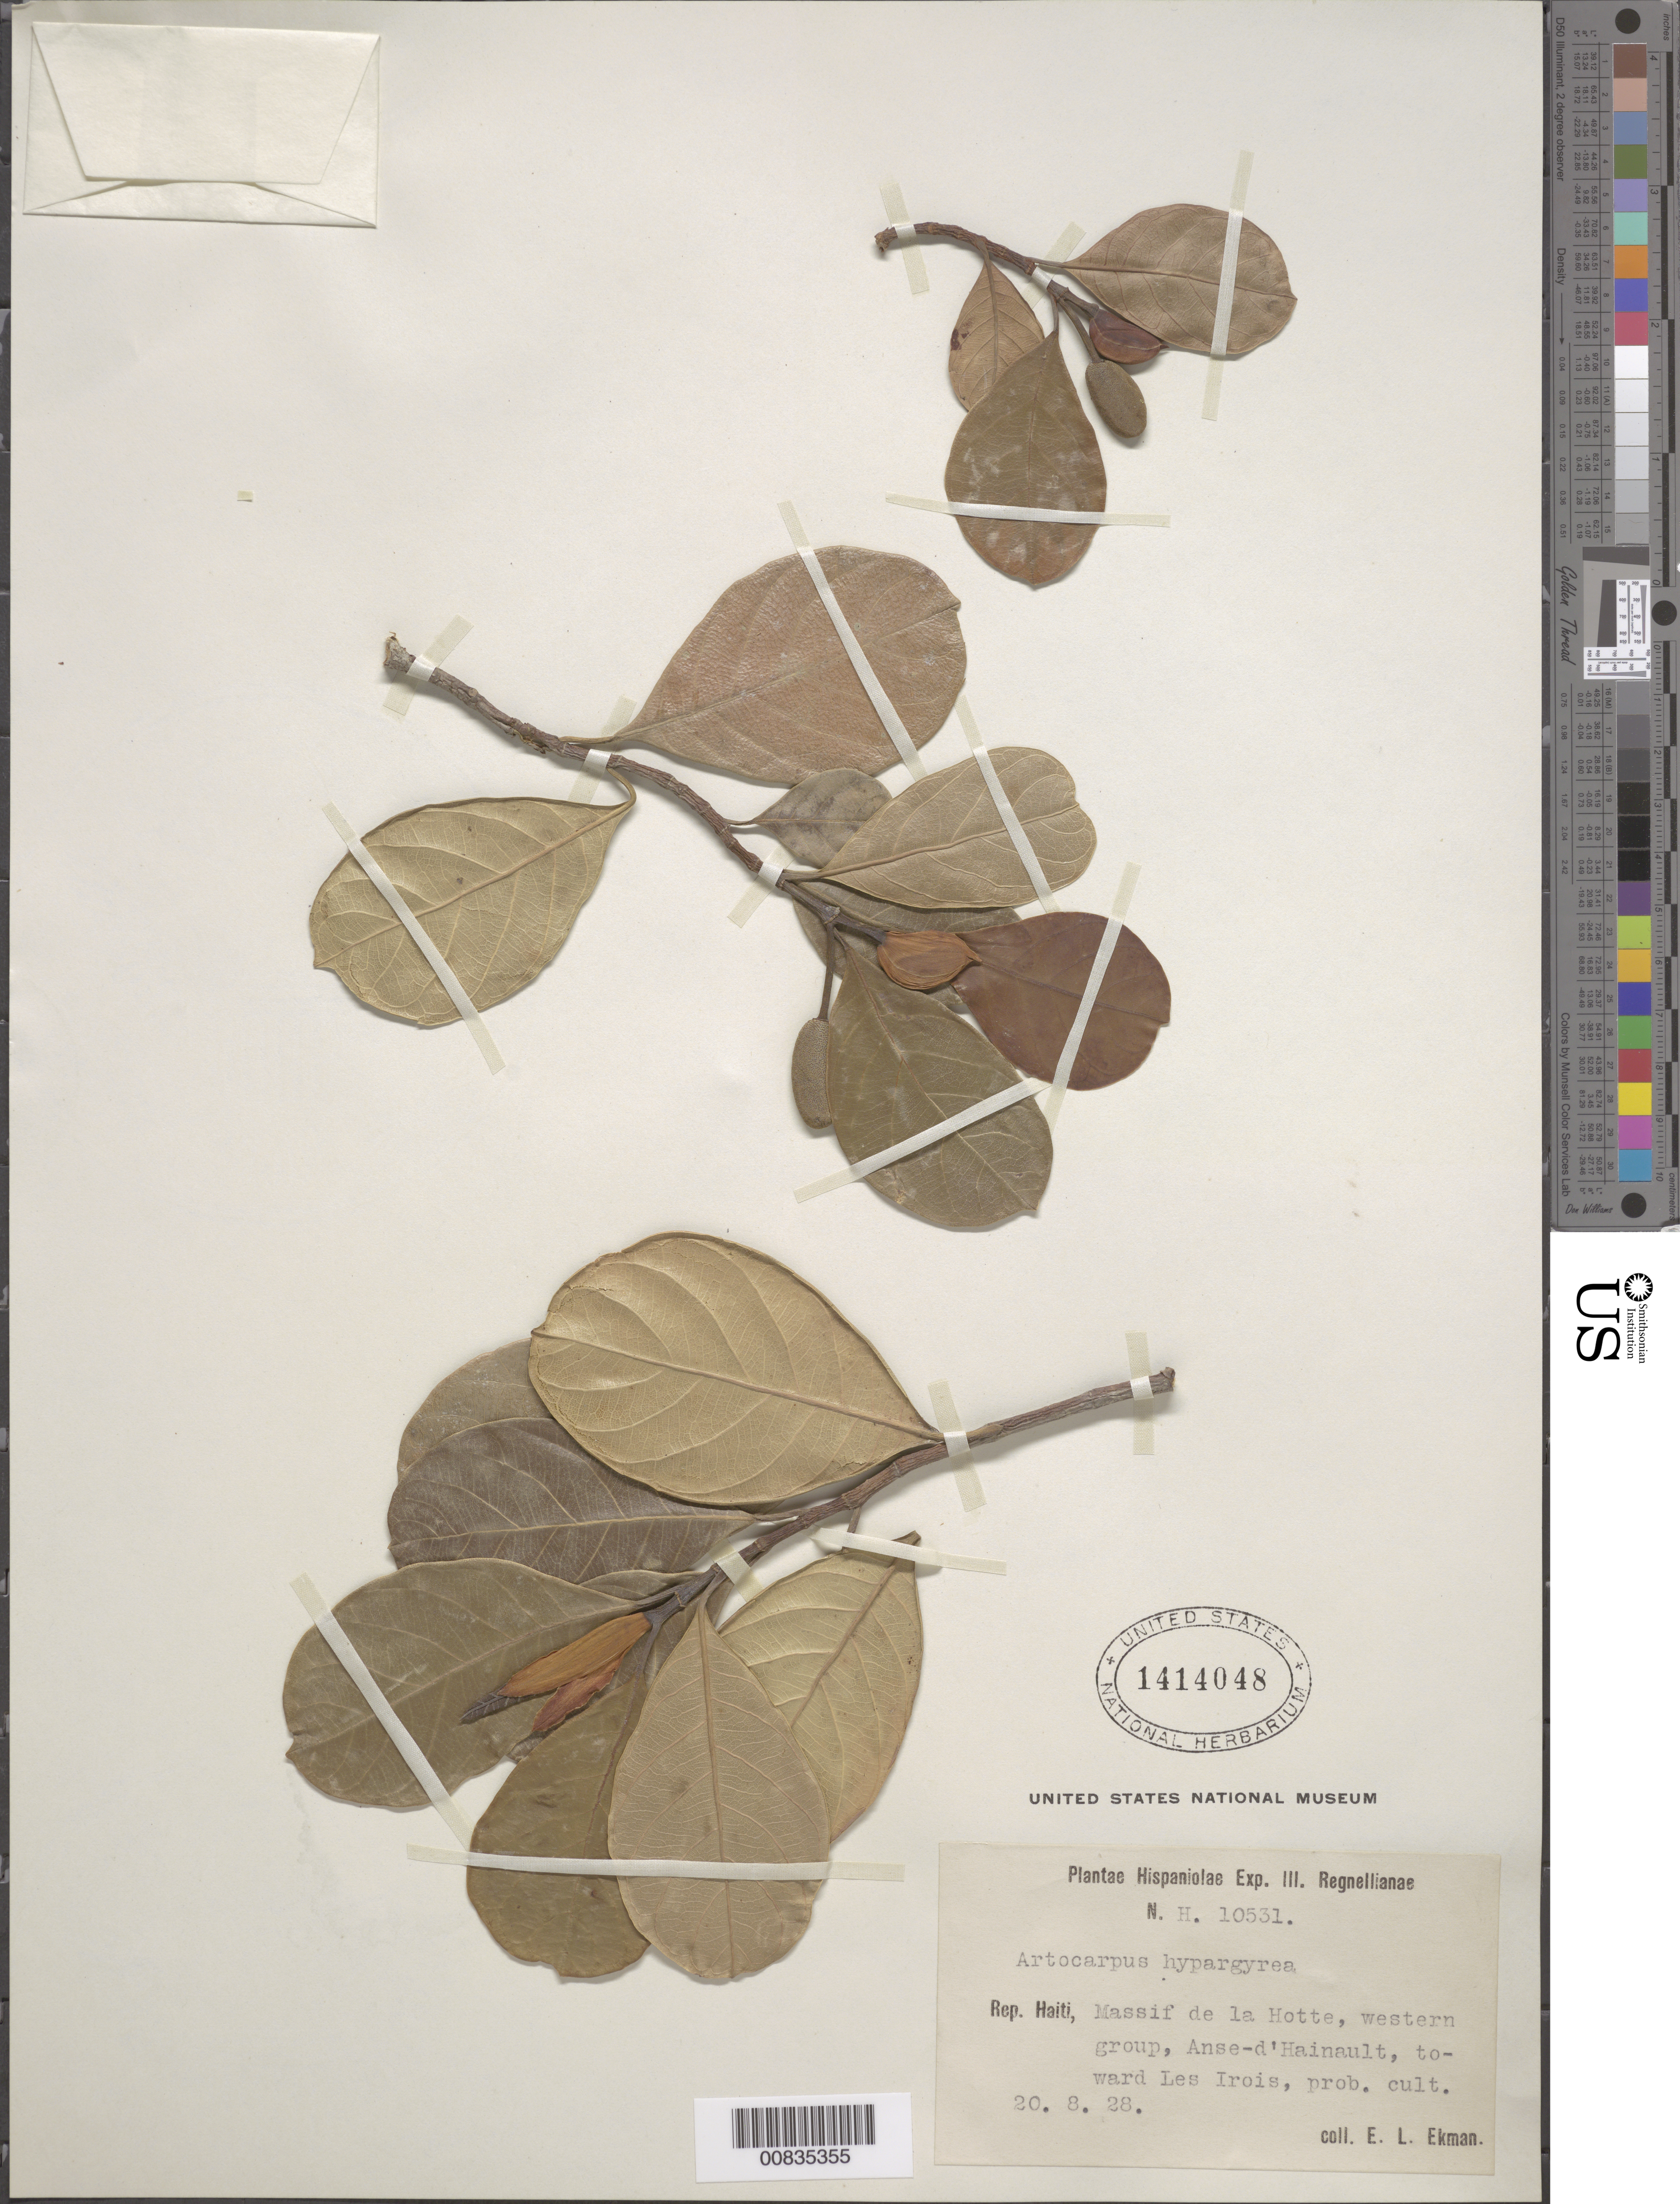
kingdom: Plantae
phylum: Tracheophyta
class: Magnoliopsida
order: Rosales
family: Moraceae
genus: Artocarpus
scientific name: Artocarpus hypargyreus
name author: Hance ex Benth.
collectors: E. L. Ekman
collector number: H 10531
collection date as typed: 20 Aug 1928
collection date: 1928-08-20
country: Haiti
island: Hispaniola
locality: Massif de la Hotte, western group, Anse-d'Hainault, toward Les Irois.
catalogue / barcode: US 1414048